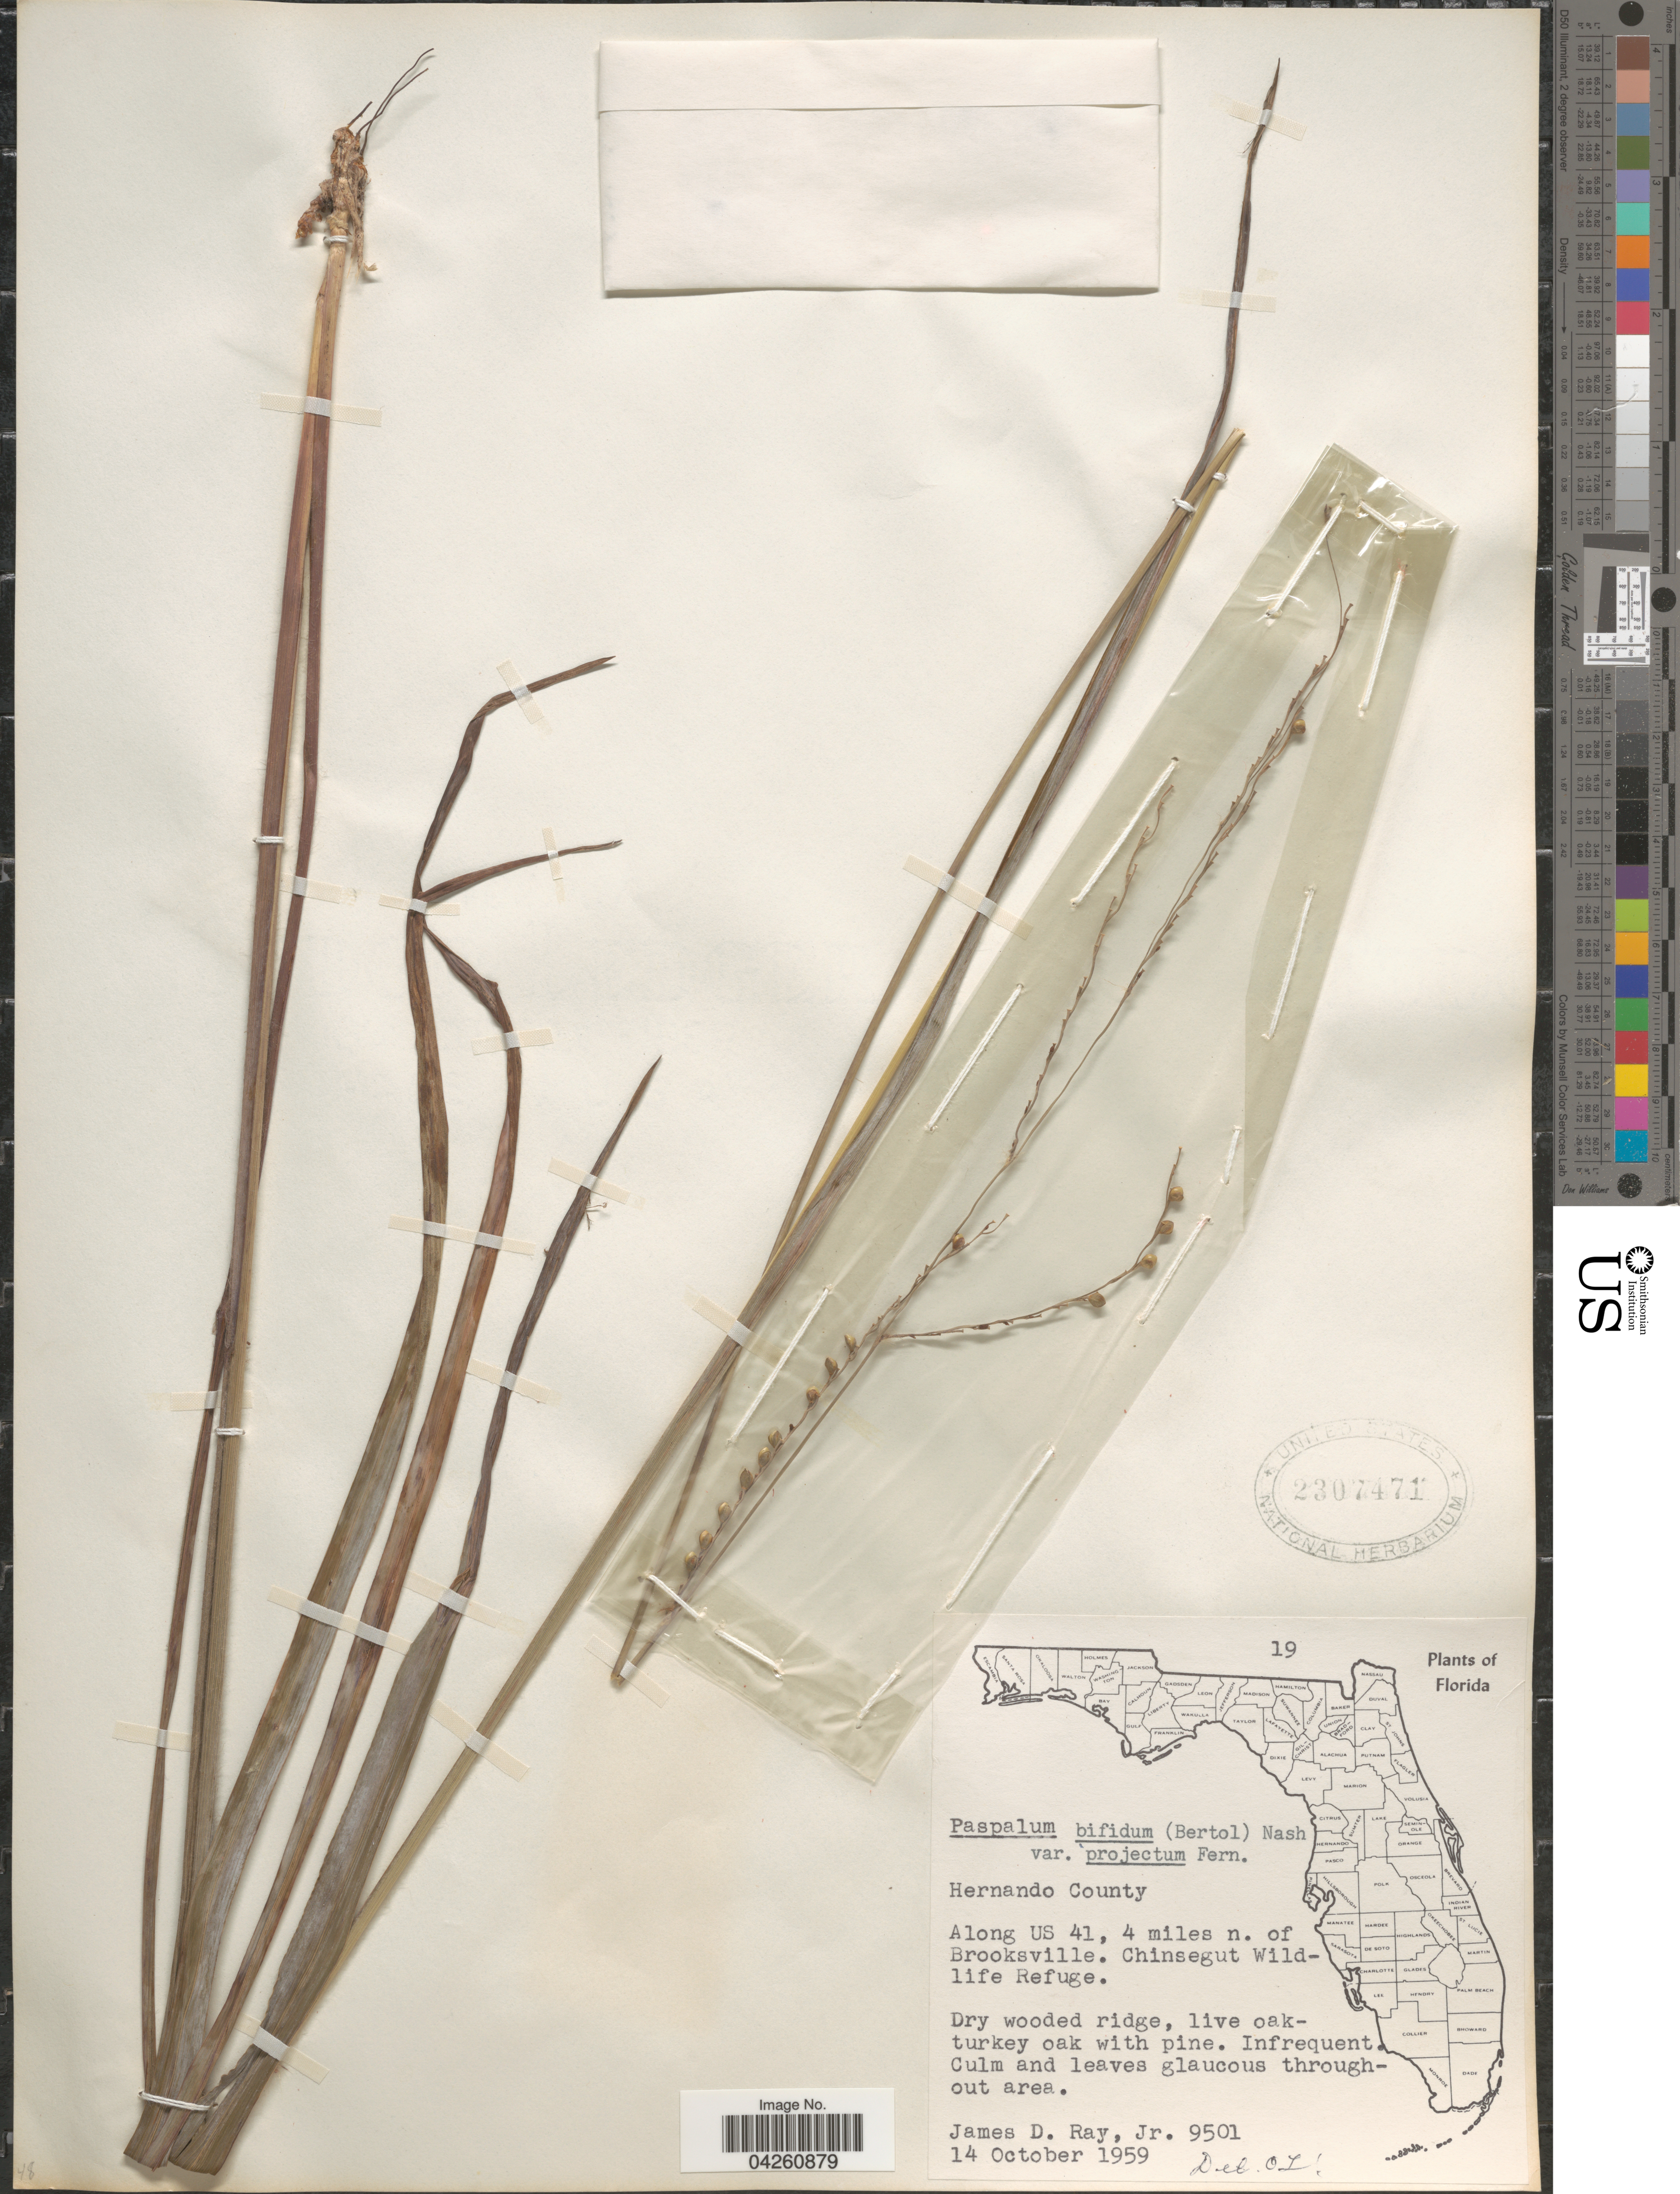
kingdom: Plantae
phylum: Tracheophyta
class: Liliopsida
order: Poales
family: Poaceae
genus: Paspalum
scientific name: Paspalum bifidum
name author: (Bertol.) Nash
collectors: J. Ray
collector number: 9501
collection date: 1959-10-14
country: United States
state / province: Florida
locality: Hernando County. Along US 41, 4 miles n. of Brooksville. Chinsegut Wildlife Refuge.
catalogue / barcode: US 2307471